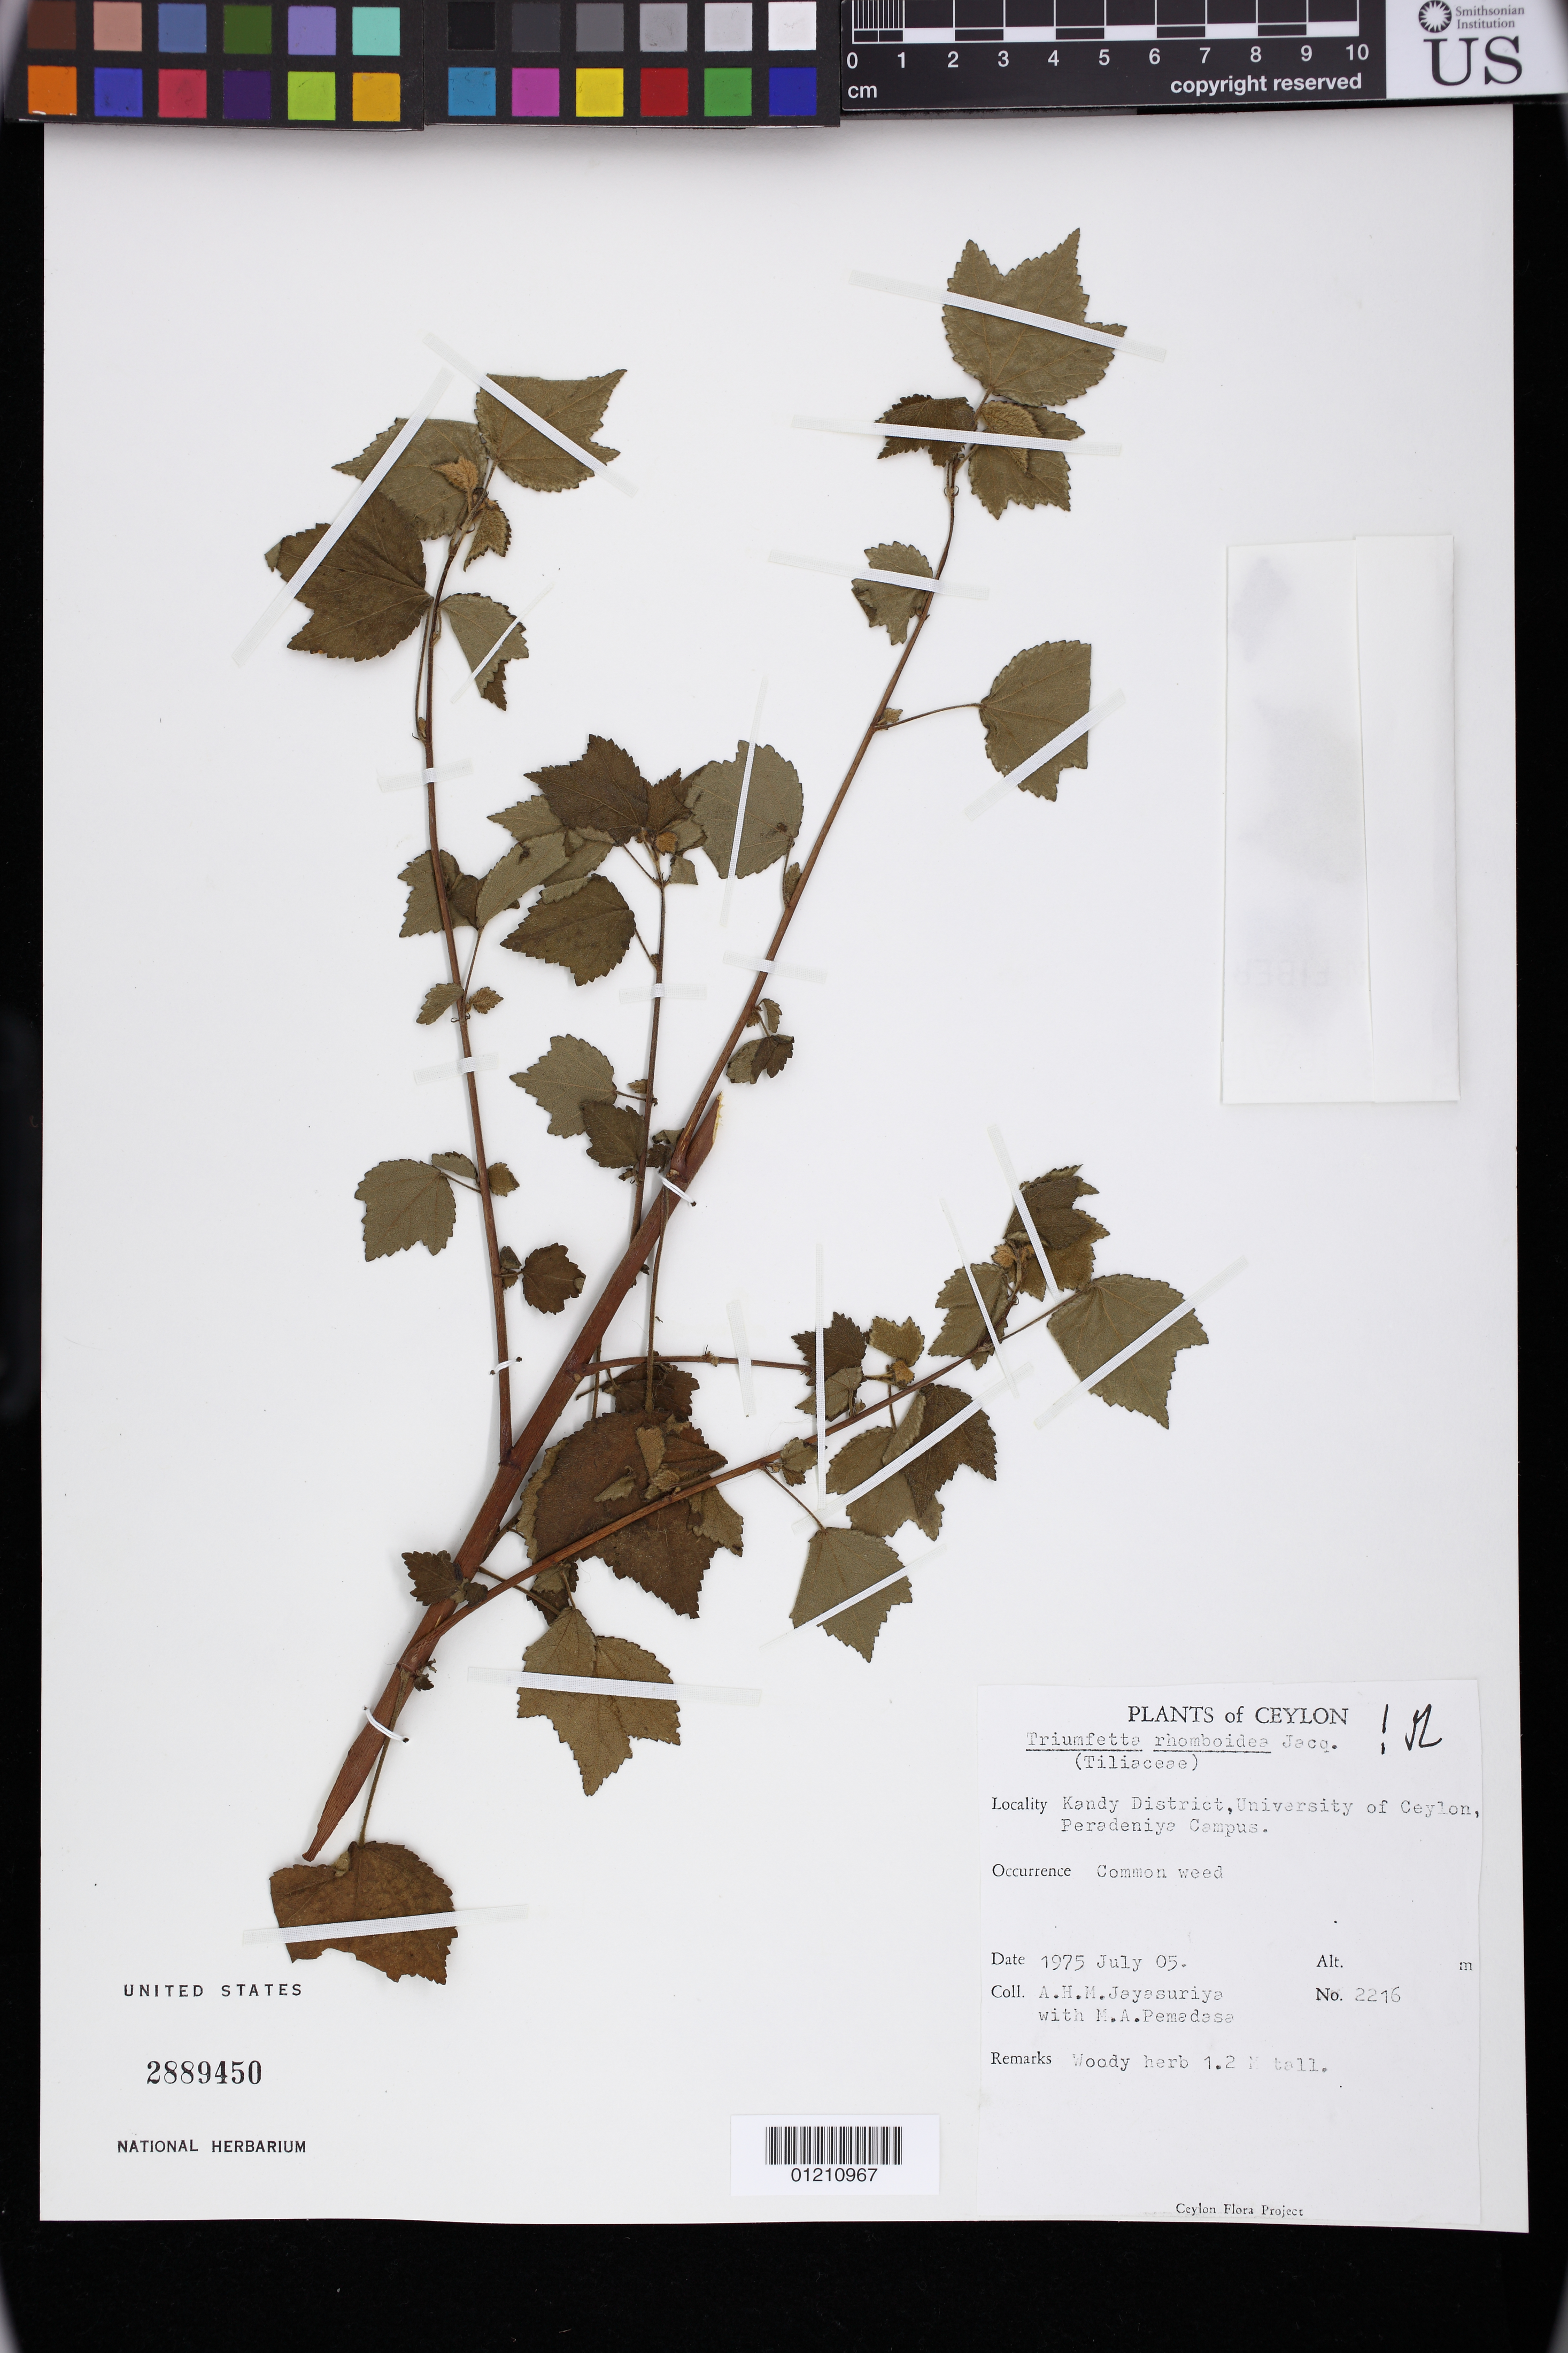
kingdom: Plantae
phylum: Tracheophyta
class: Magnoliopsida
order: Malvales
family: Malvaceae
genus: Triumfetta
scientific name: Triumfetta rhomboidea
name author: Jacq.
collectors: A. H. Jayasuriya & M. A. Pemadase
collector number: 2216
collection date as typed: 07 May 1975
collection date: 1975-05-07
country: Sri Lanka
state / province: Central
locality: Ceylon: Kandy District, University of Ceylon, Peradeniya Campus..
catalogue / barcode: US 2889450